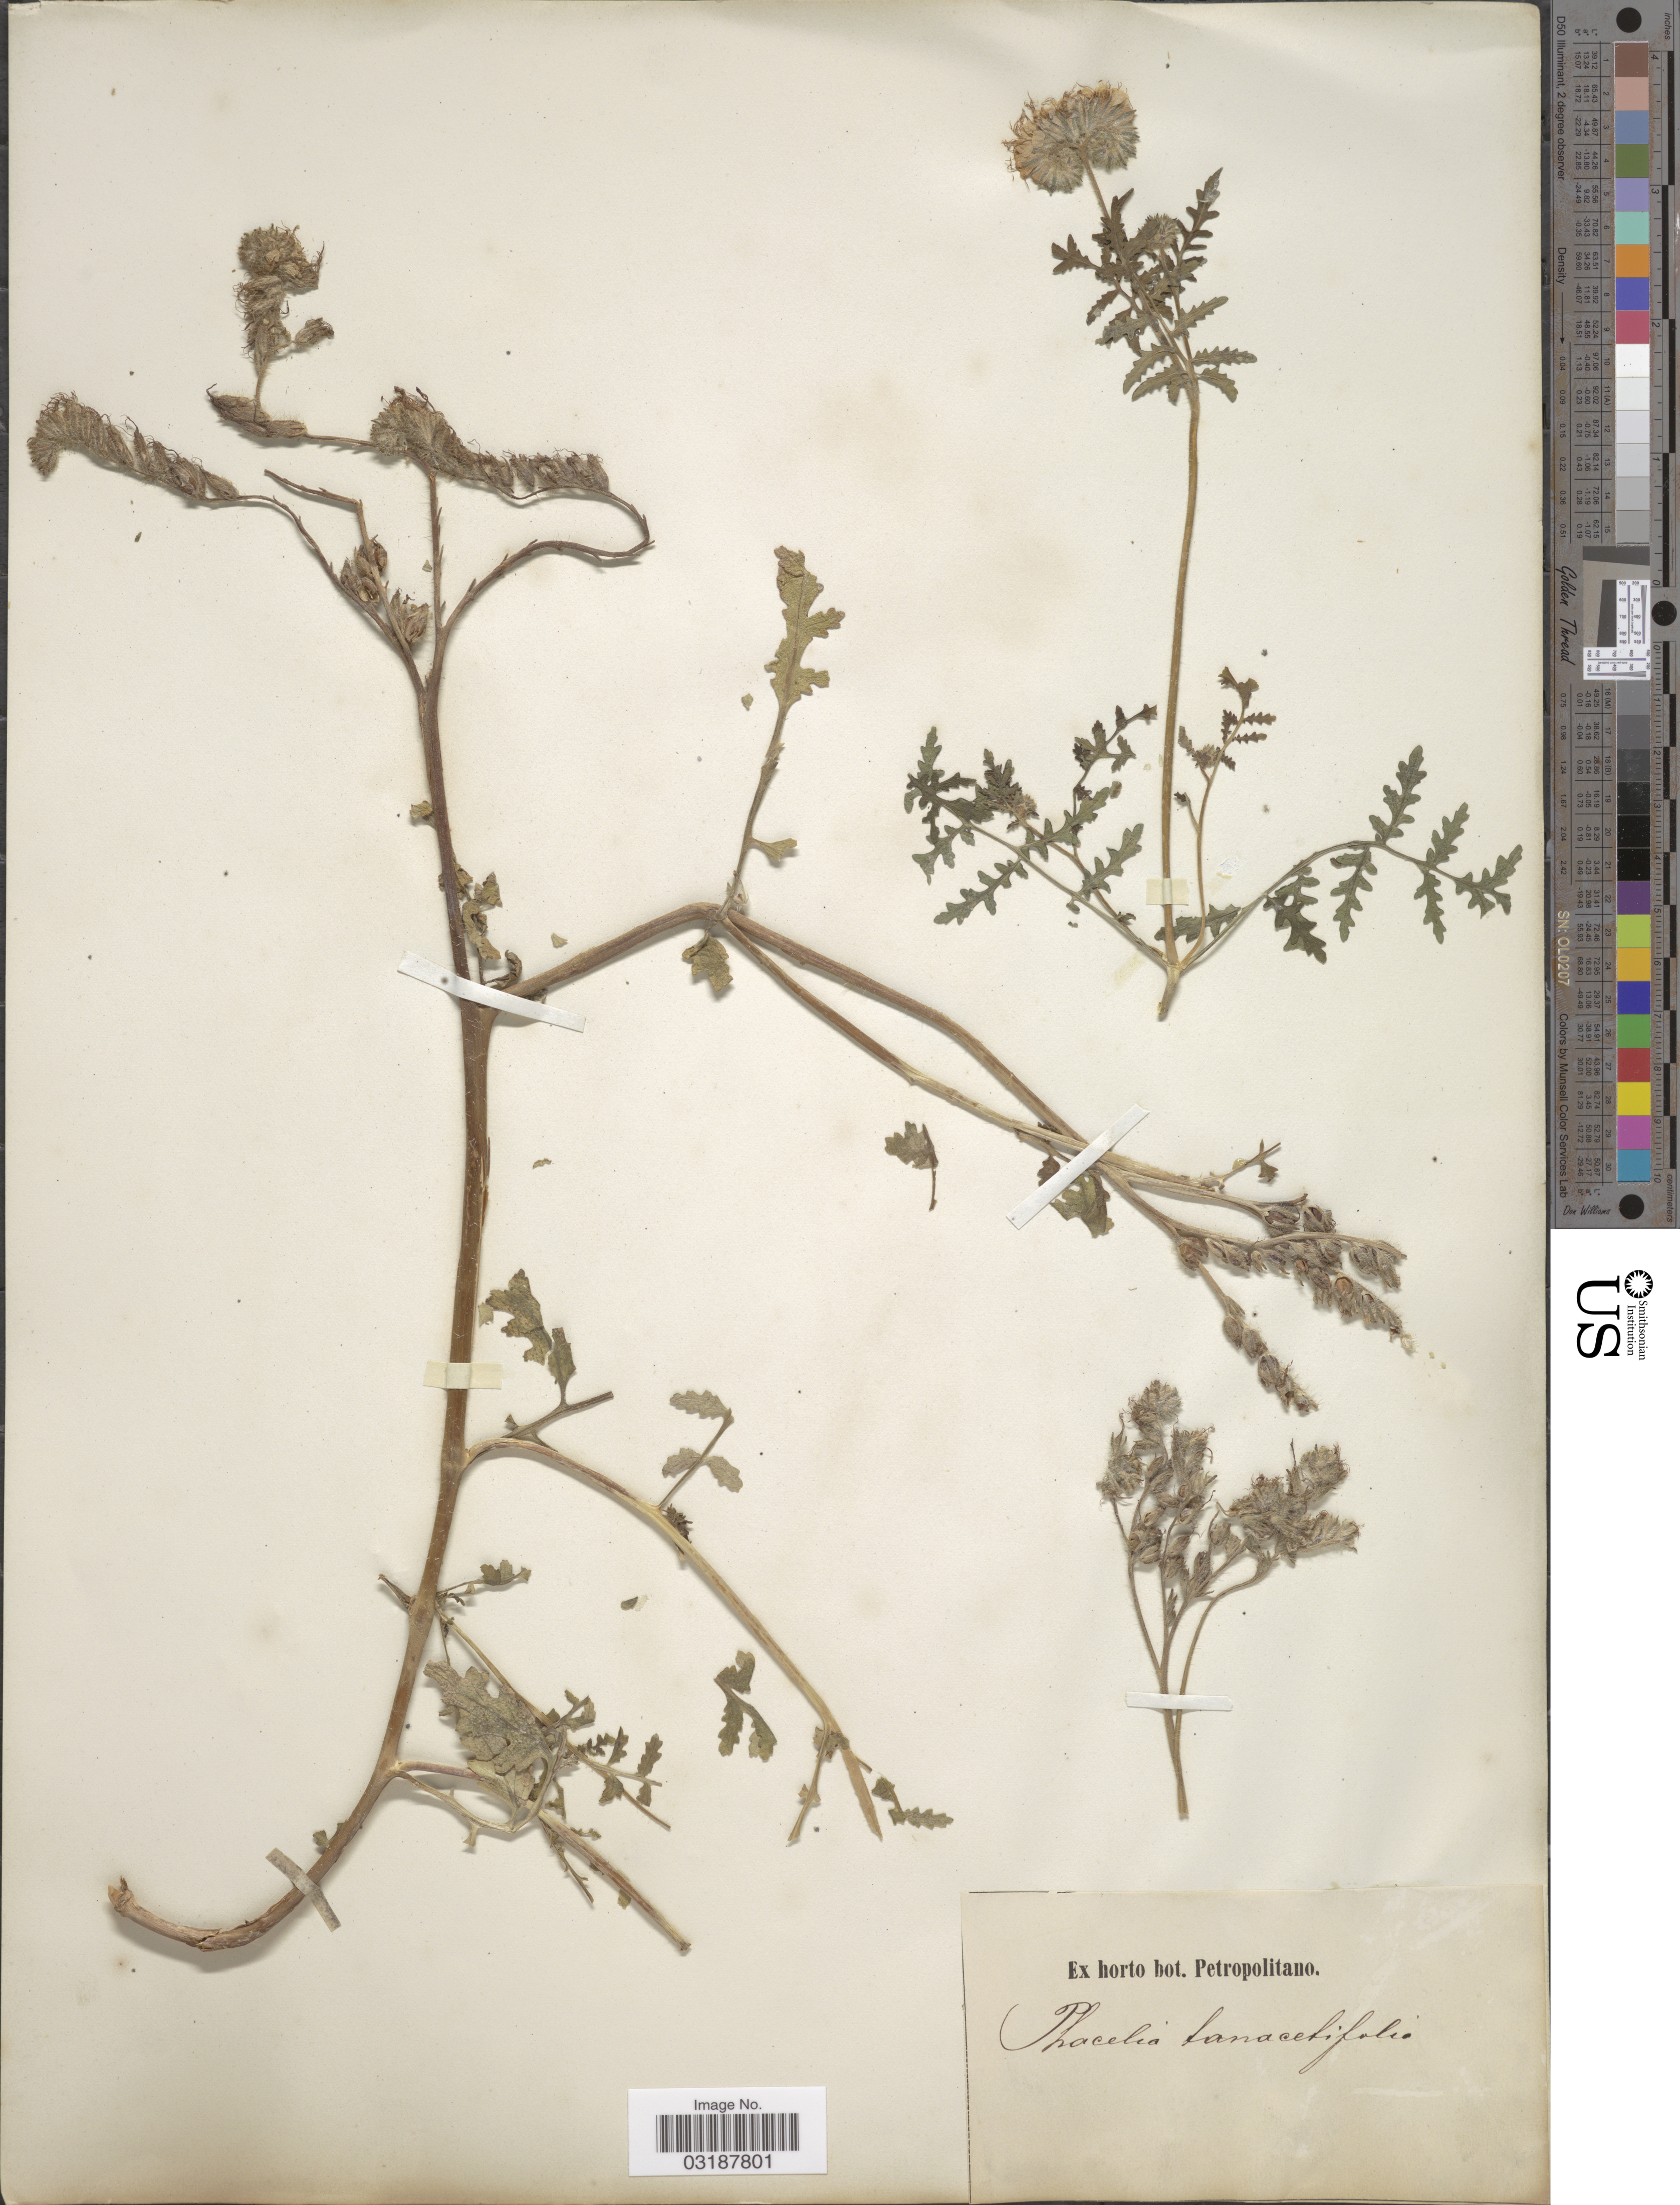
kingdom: Plantae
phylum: Tracheophyta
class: Magnoliopsida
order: Boraginales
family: Hydrophyllaceae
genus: Phacelia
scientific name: Phacelia tanacetifolia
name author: Benth.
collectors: ex Horto Bot. Petropolitano